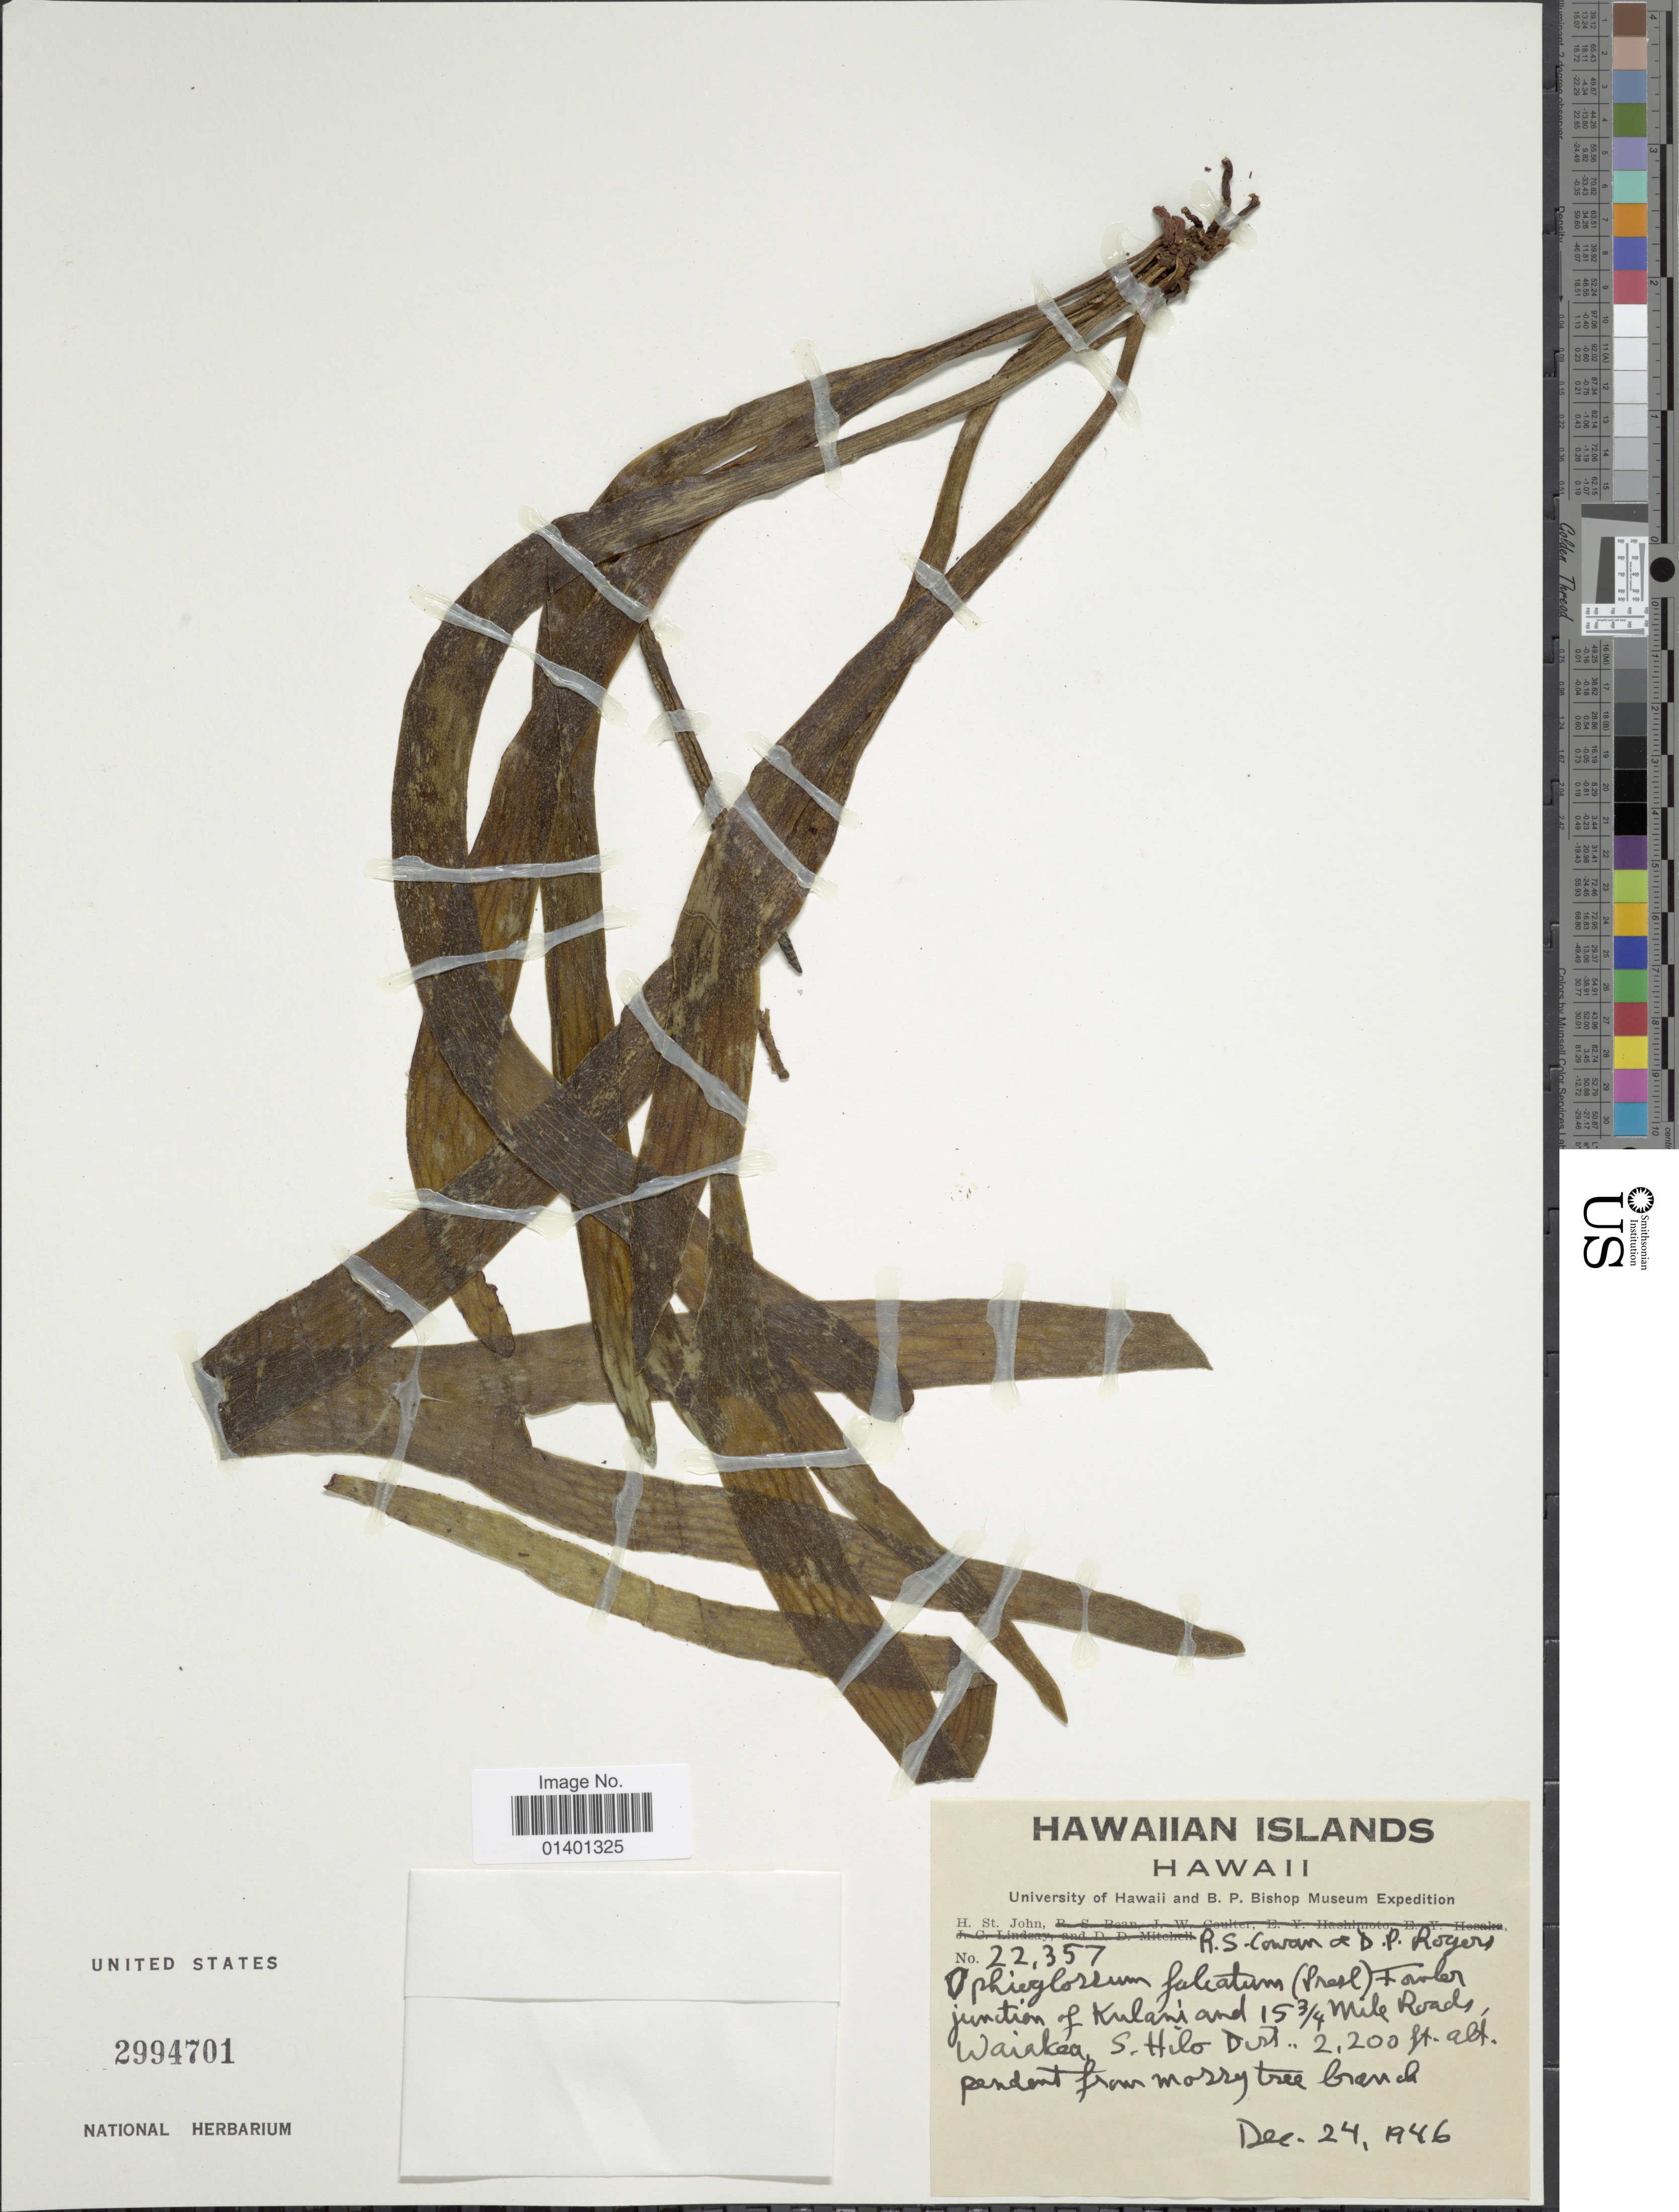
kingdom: Plantae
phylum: Tracheophyta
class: Polypodiopsida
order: Ophioglossales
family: Ophioglossaceae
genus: Ophioderma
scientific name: Ophioderma pendulum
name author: (L.) C. Presl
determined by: Wagner, W. L., (BOT), Smithsonian Institution - National Museum of Natural History (UNITED STATES)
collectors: H. St. John, R. S. Cowan & D. Rogers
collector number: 22357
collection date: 1946-12-24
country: United States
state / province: Hawaii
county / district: Hawaii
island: Hawaii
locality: Hawaiian Islands, junction of Kulani & 15¾ Mile Roads, Waiakea, S. Hilo Dist.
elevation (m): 671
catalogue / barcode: US 2994701